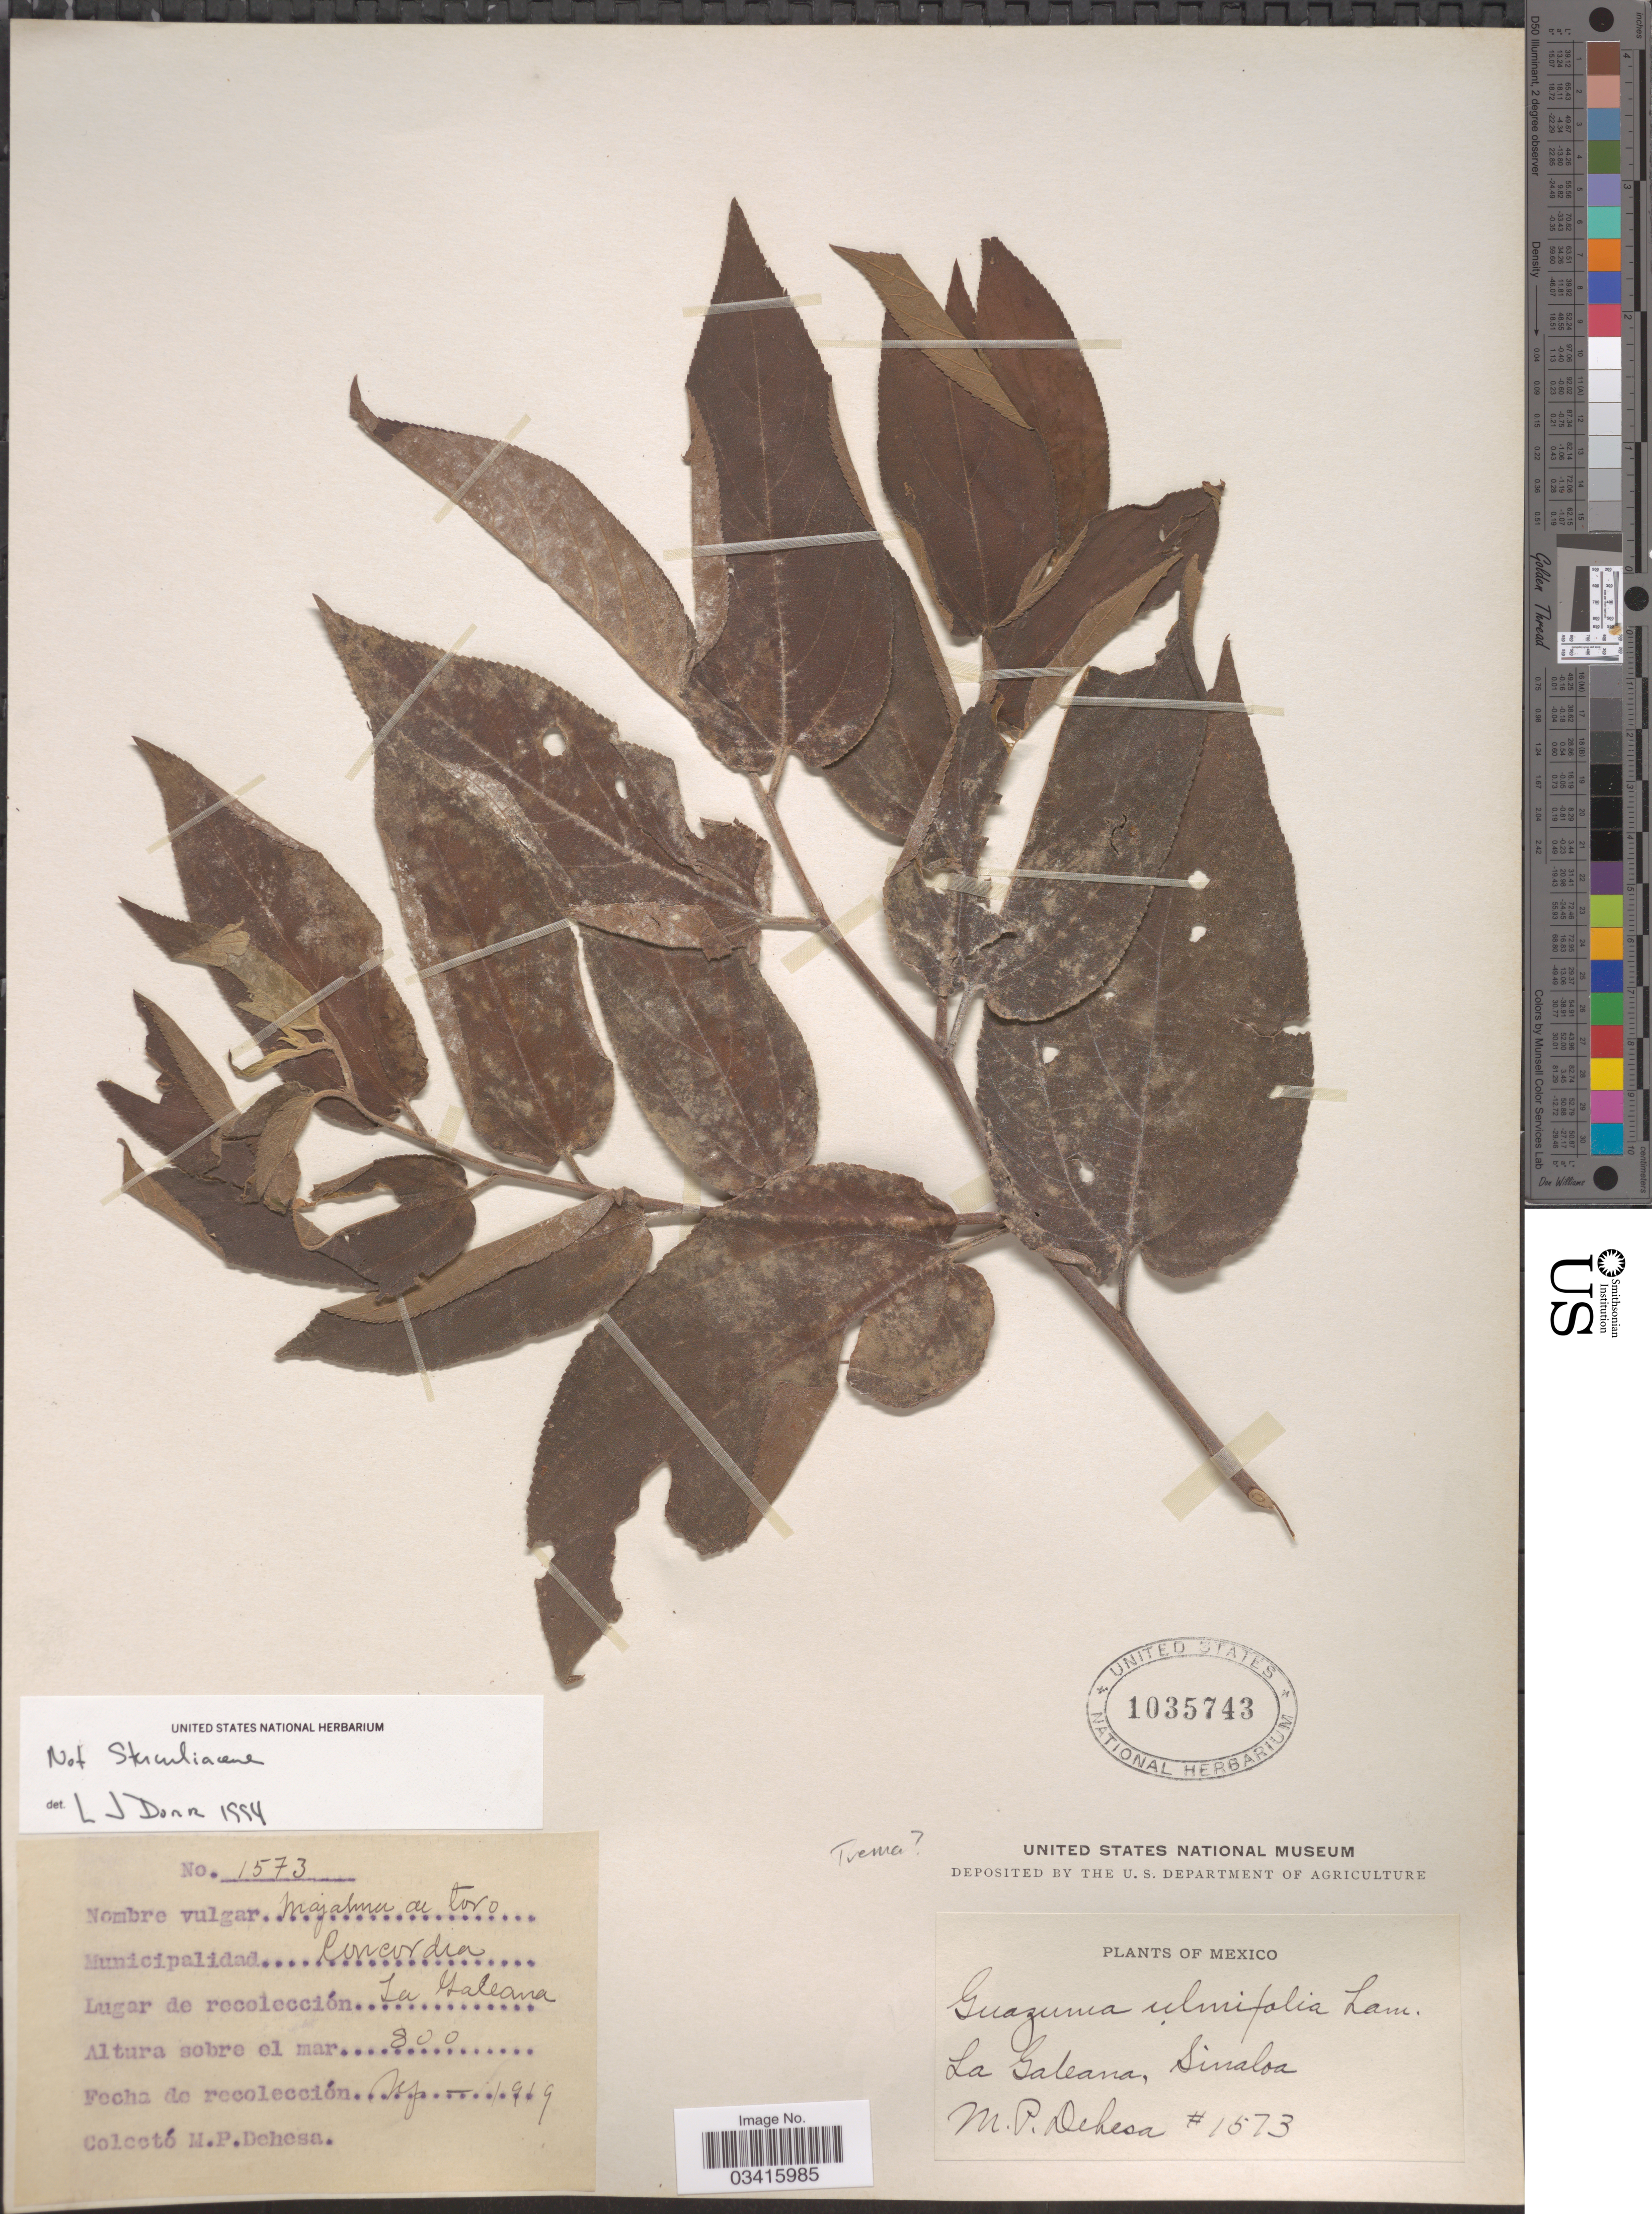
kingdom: Plantae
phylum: Tracheophyta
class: Magnoliopsida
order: Rosales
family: Cannabaceae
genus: Trema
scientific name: Trema sp.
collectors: M. Dehesa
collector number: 1573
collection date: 1919-06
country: Mexico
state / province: Sinaloa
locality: La Galeana. Municipalidad Concordia.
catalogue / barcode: US 1035743